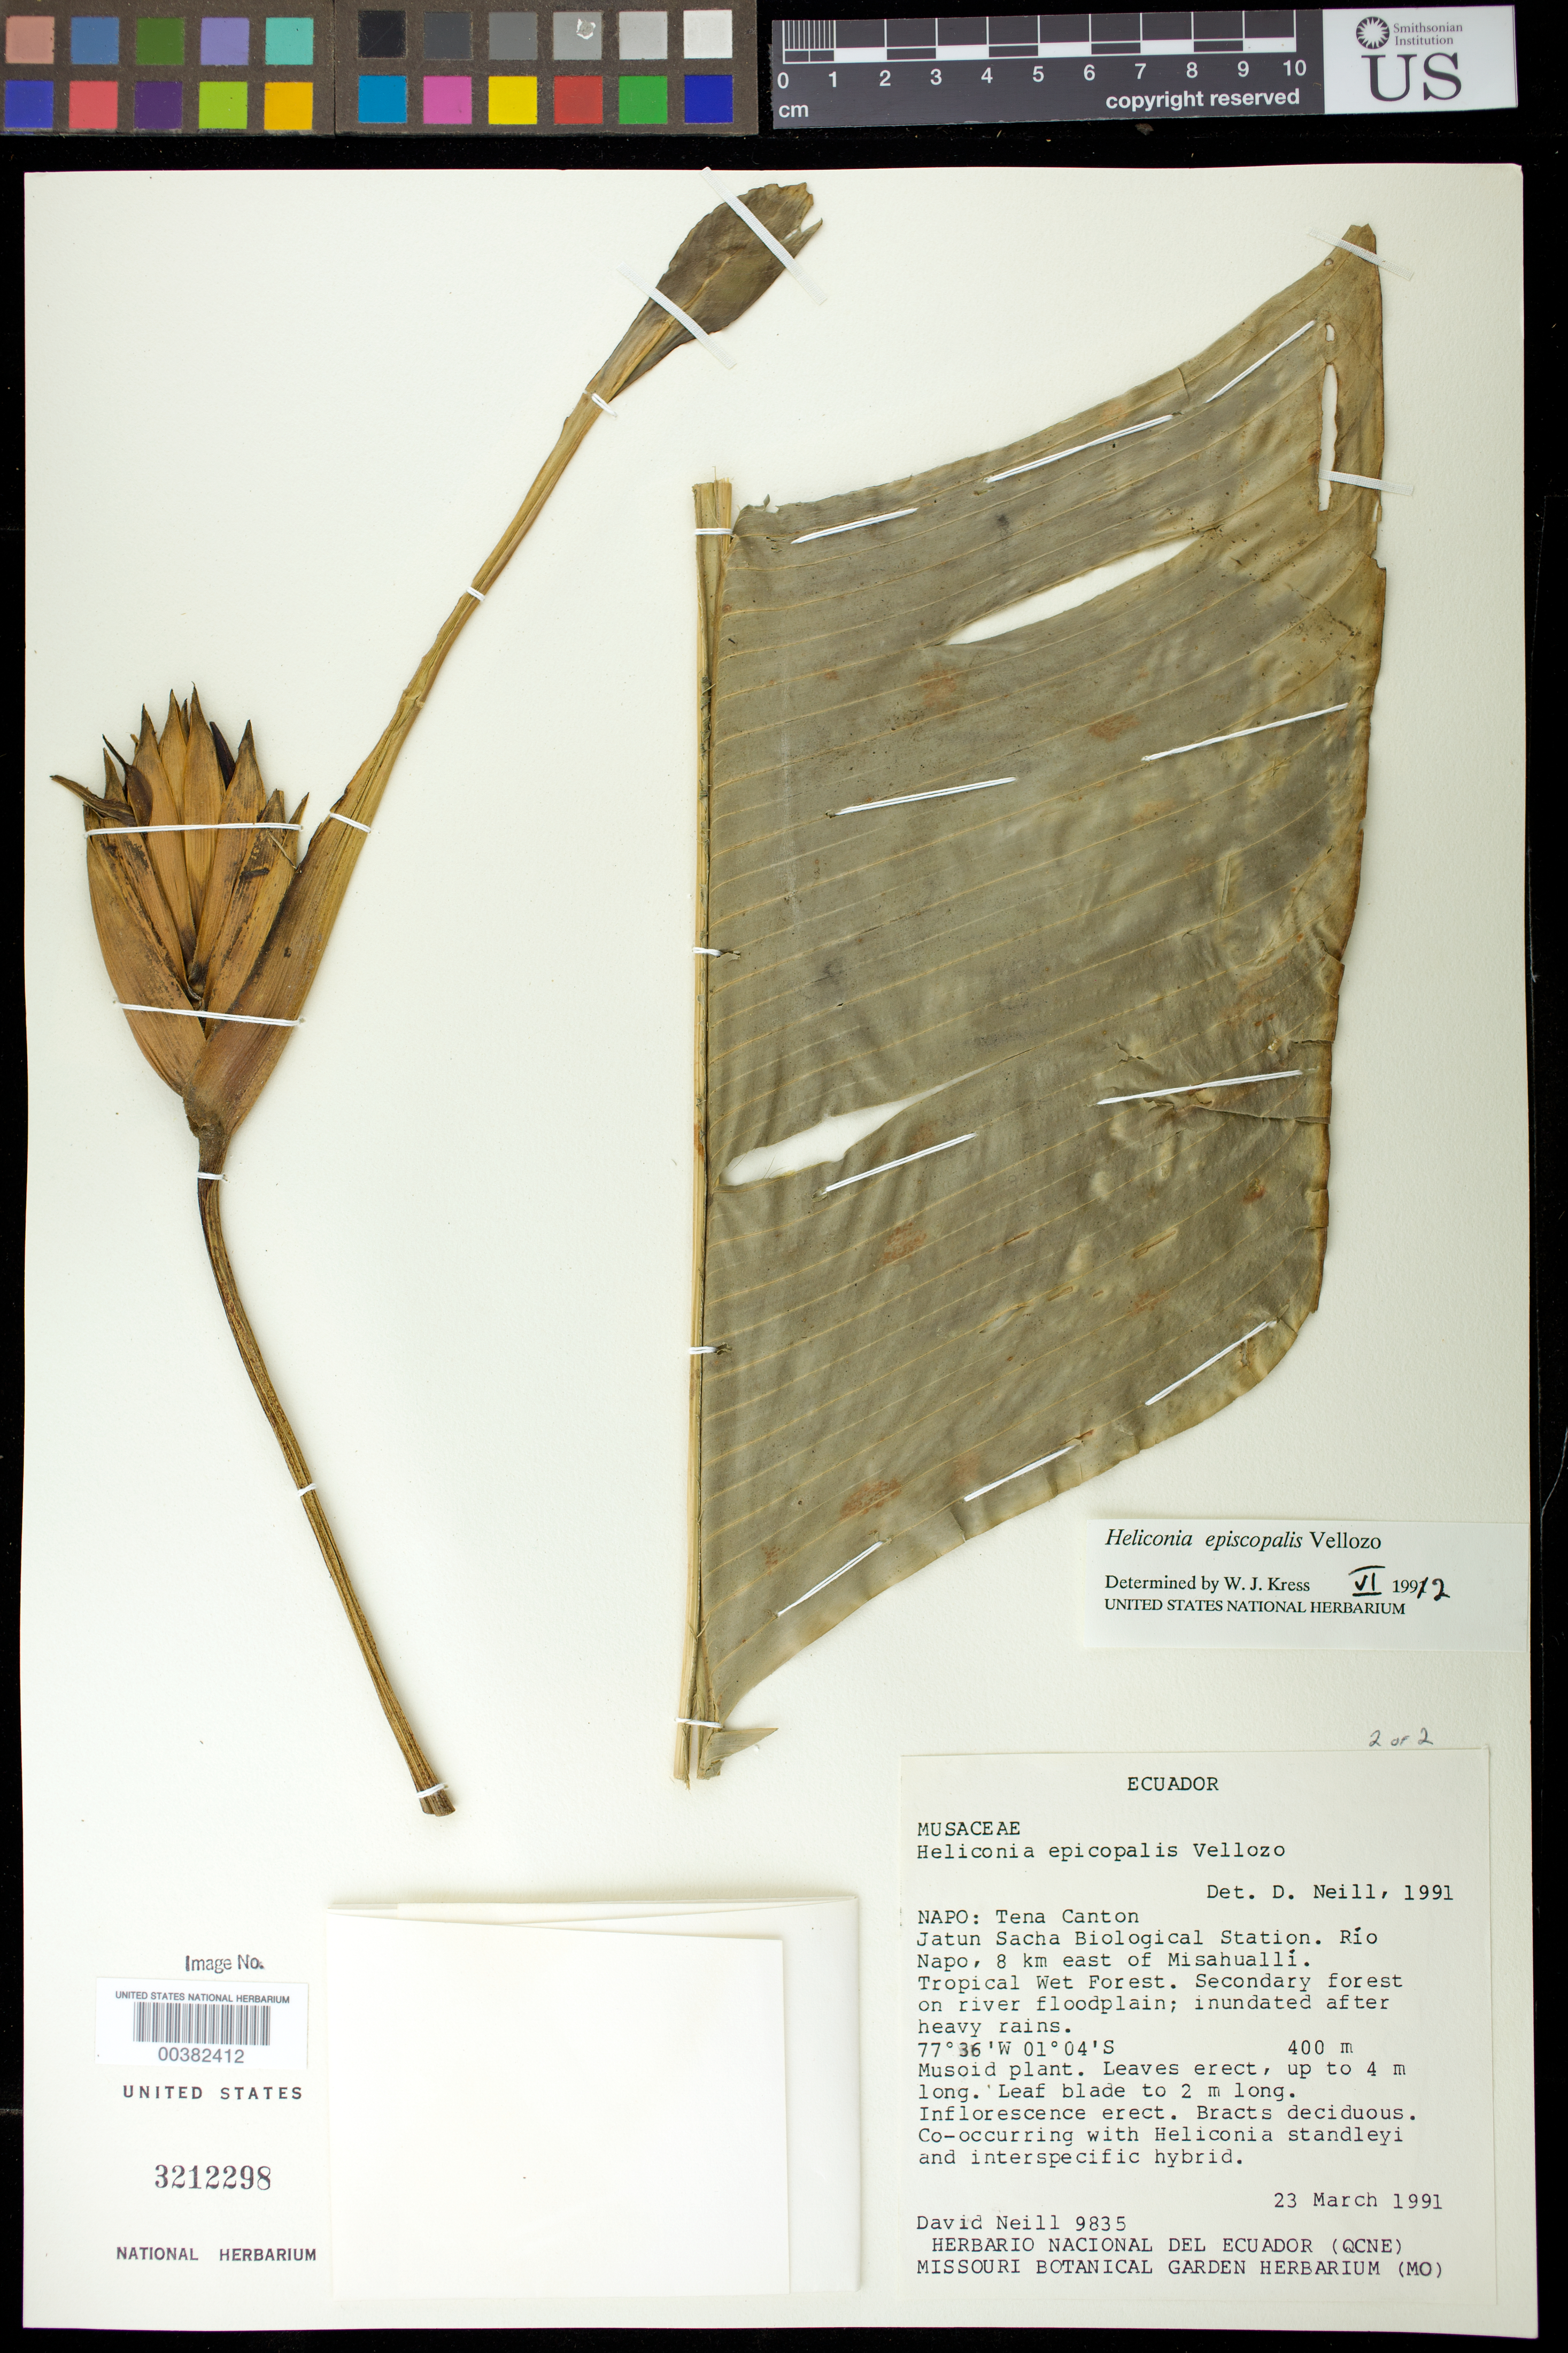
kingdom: Plantae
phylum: Tracheophyta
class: Liliopsida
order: Zingiberales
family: Heliconiaceae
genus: Heliconia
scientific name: Heliconia episcopalis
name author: Vell.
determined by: Kress, W. J., (US), Smithsonian Institution - National Museum of Natural History (UNITED STATES)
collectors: D. A. Neill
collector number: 9835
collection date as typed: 23 Mar 1991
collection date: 1991-03-23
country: Ecuador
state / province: Napo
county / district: Tena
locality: Tena Canton, jatun sacha biol. Sta.. Rio Napo, 8 km E of misahualli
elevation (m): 400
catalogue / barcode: US 3212298